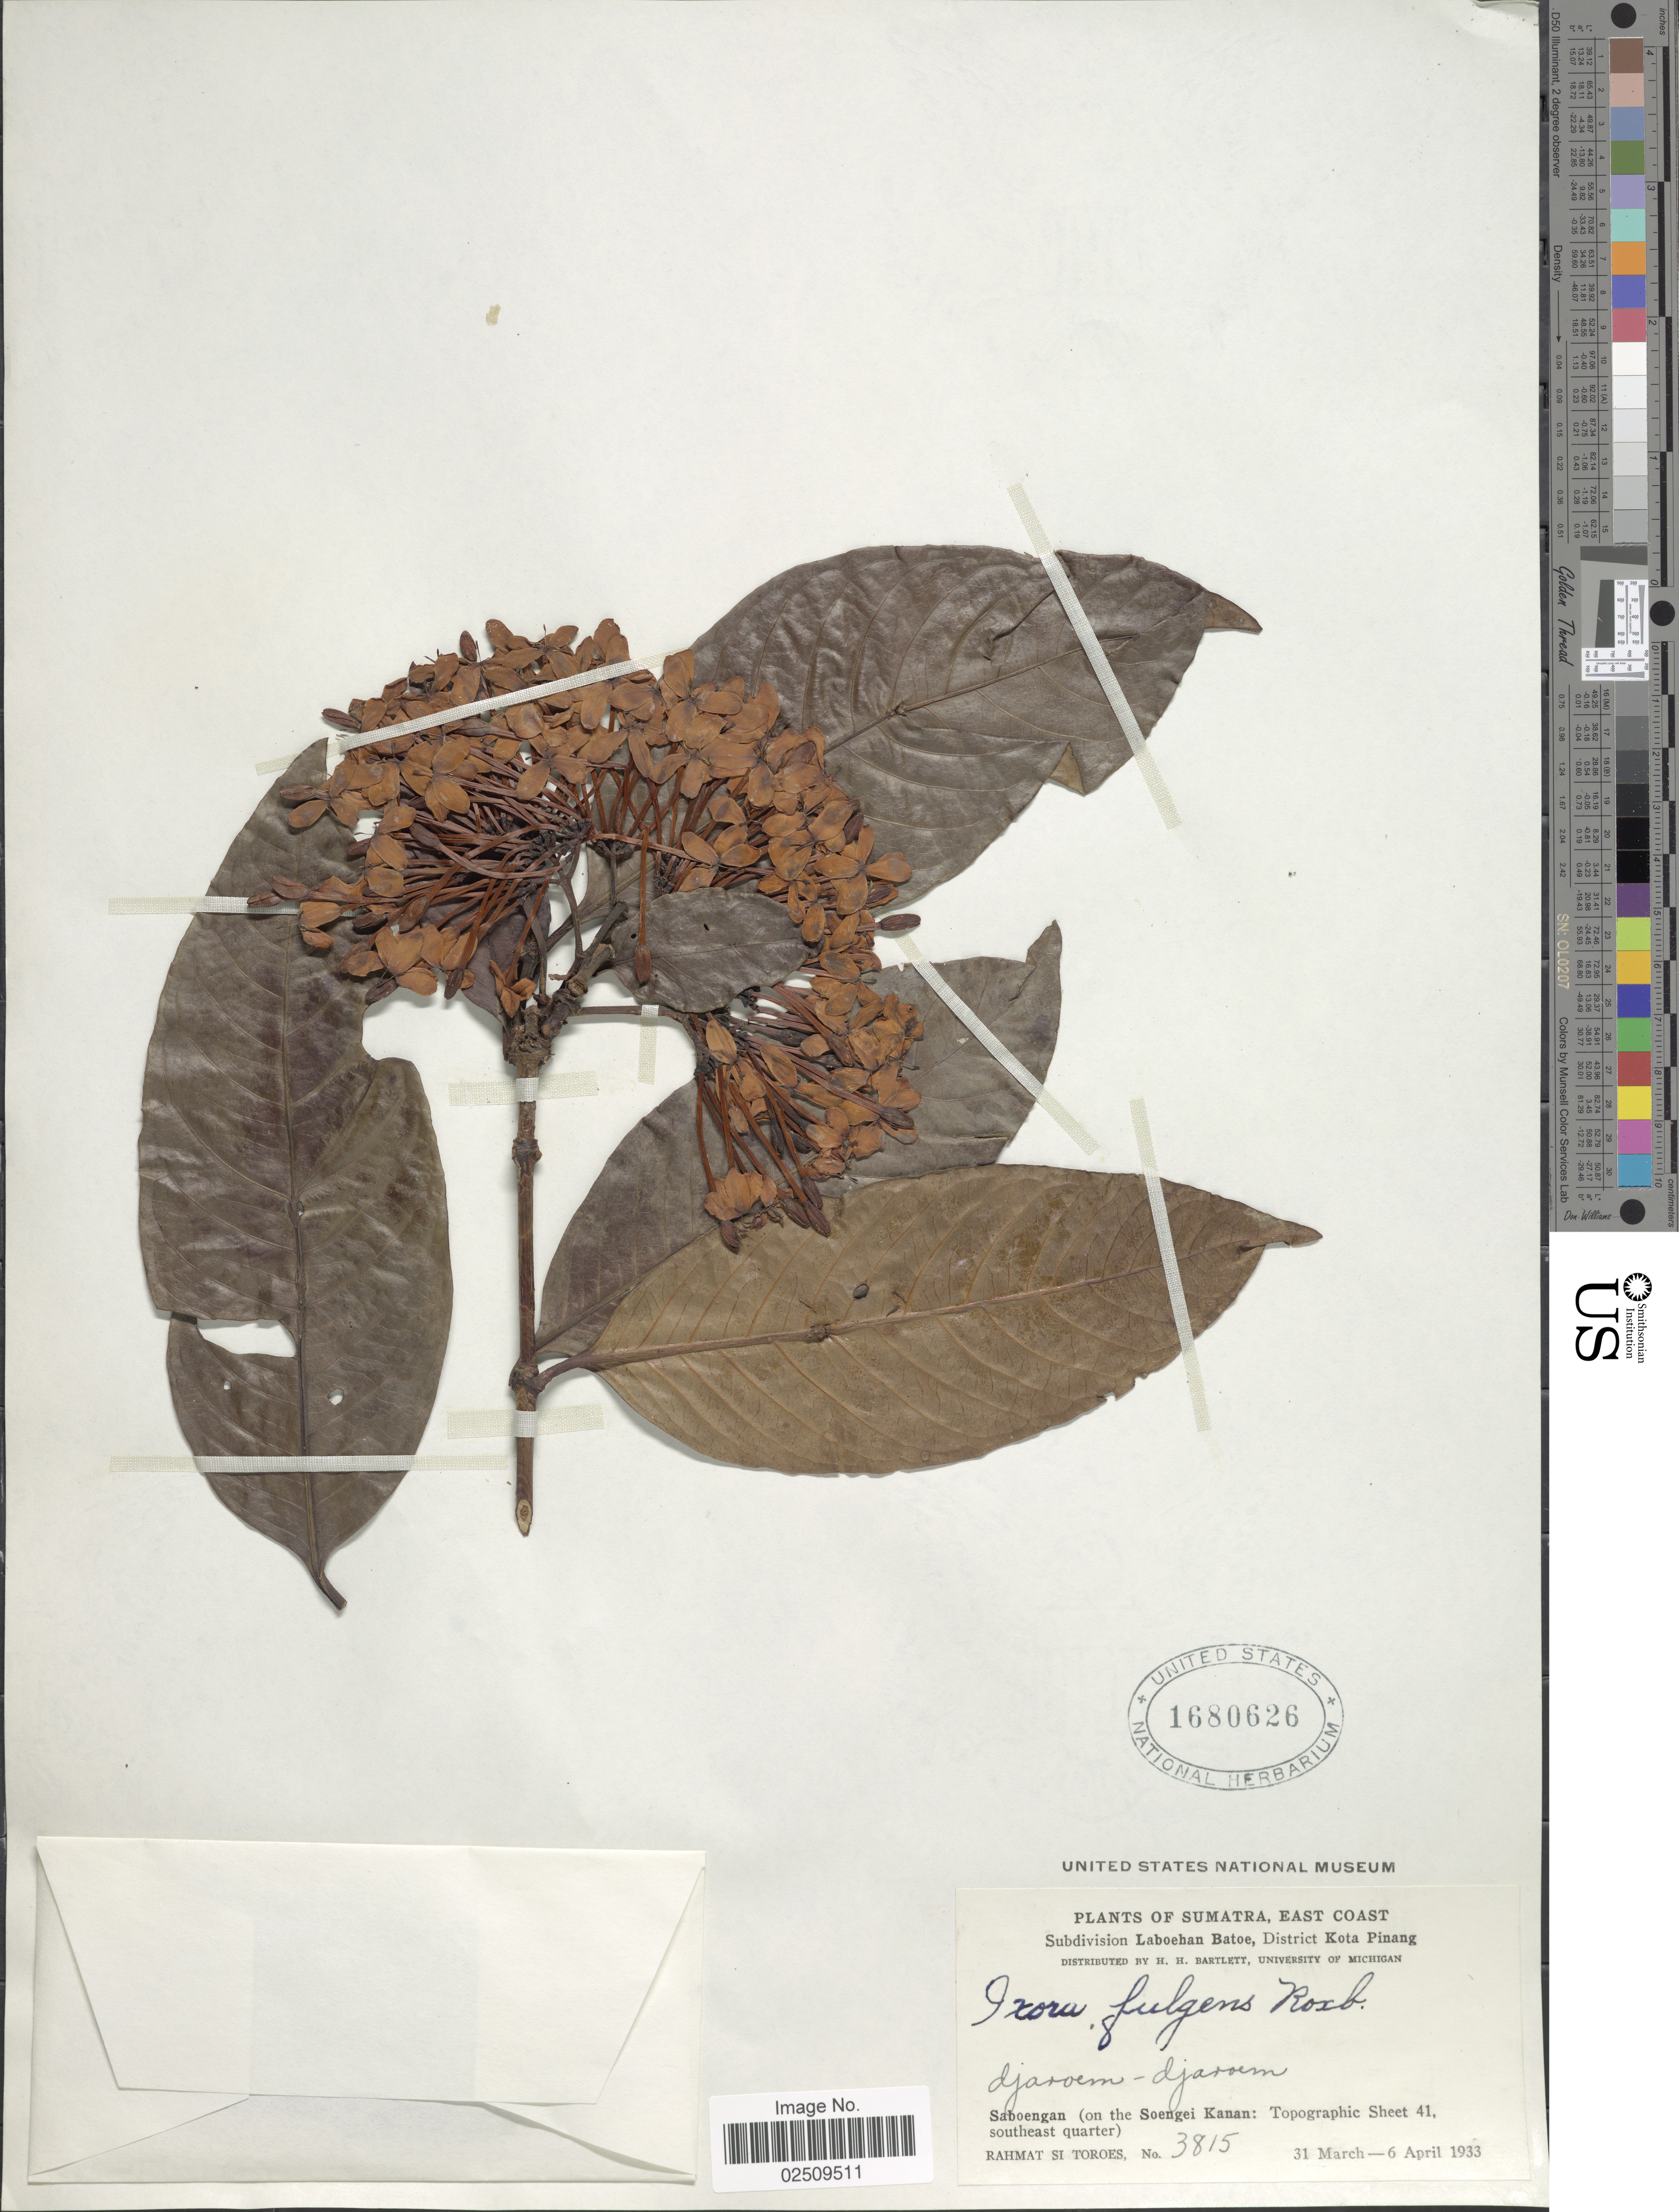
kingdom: Plantae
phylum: Tracheophyta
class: Magnoliopsida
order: Gentianales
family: Rubiaceae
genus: Ixora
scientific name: Ixora fulgens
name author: Bremek.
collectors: Rahmat Si Boeea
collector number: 3815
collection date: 1933-03-31/1933-04-06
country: Indonesia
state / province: Sumatra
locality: East Coast, Subdivision Laboehan Batoe, District Kota Pinang, djaroem -djaroem, Saboengan (on the Soengei Kanan: Topographic Sheet 41, southeast quarter)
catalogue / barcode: US 1680626